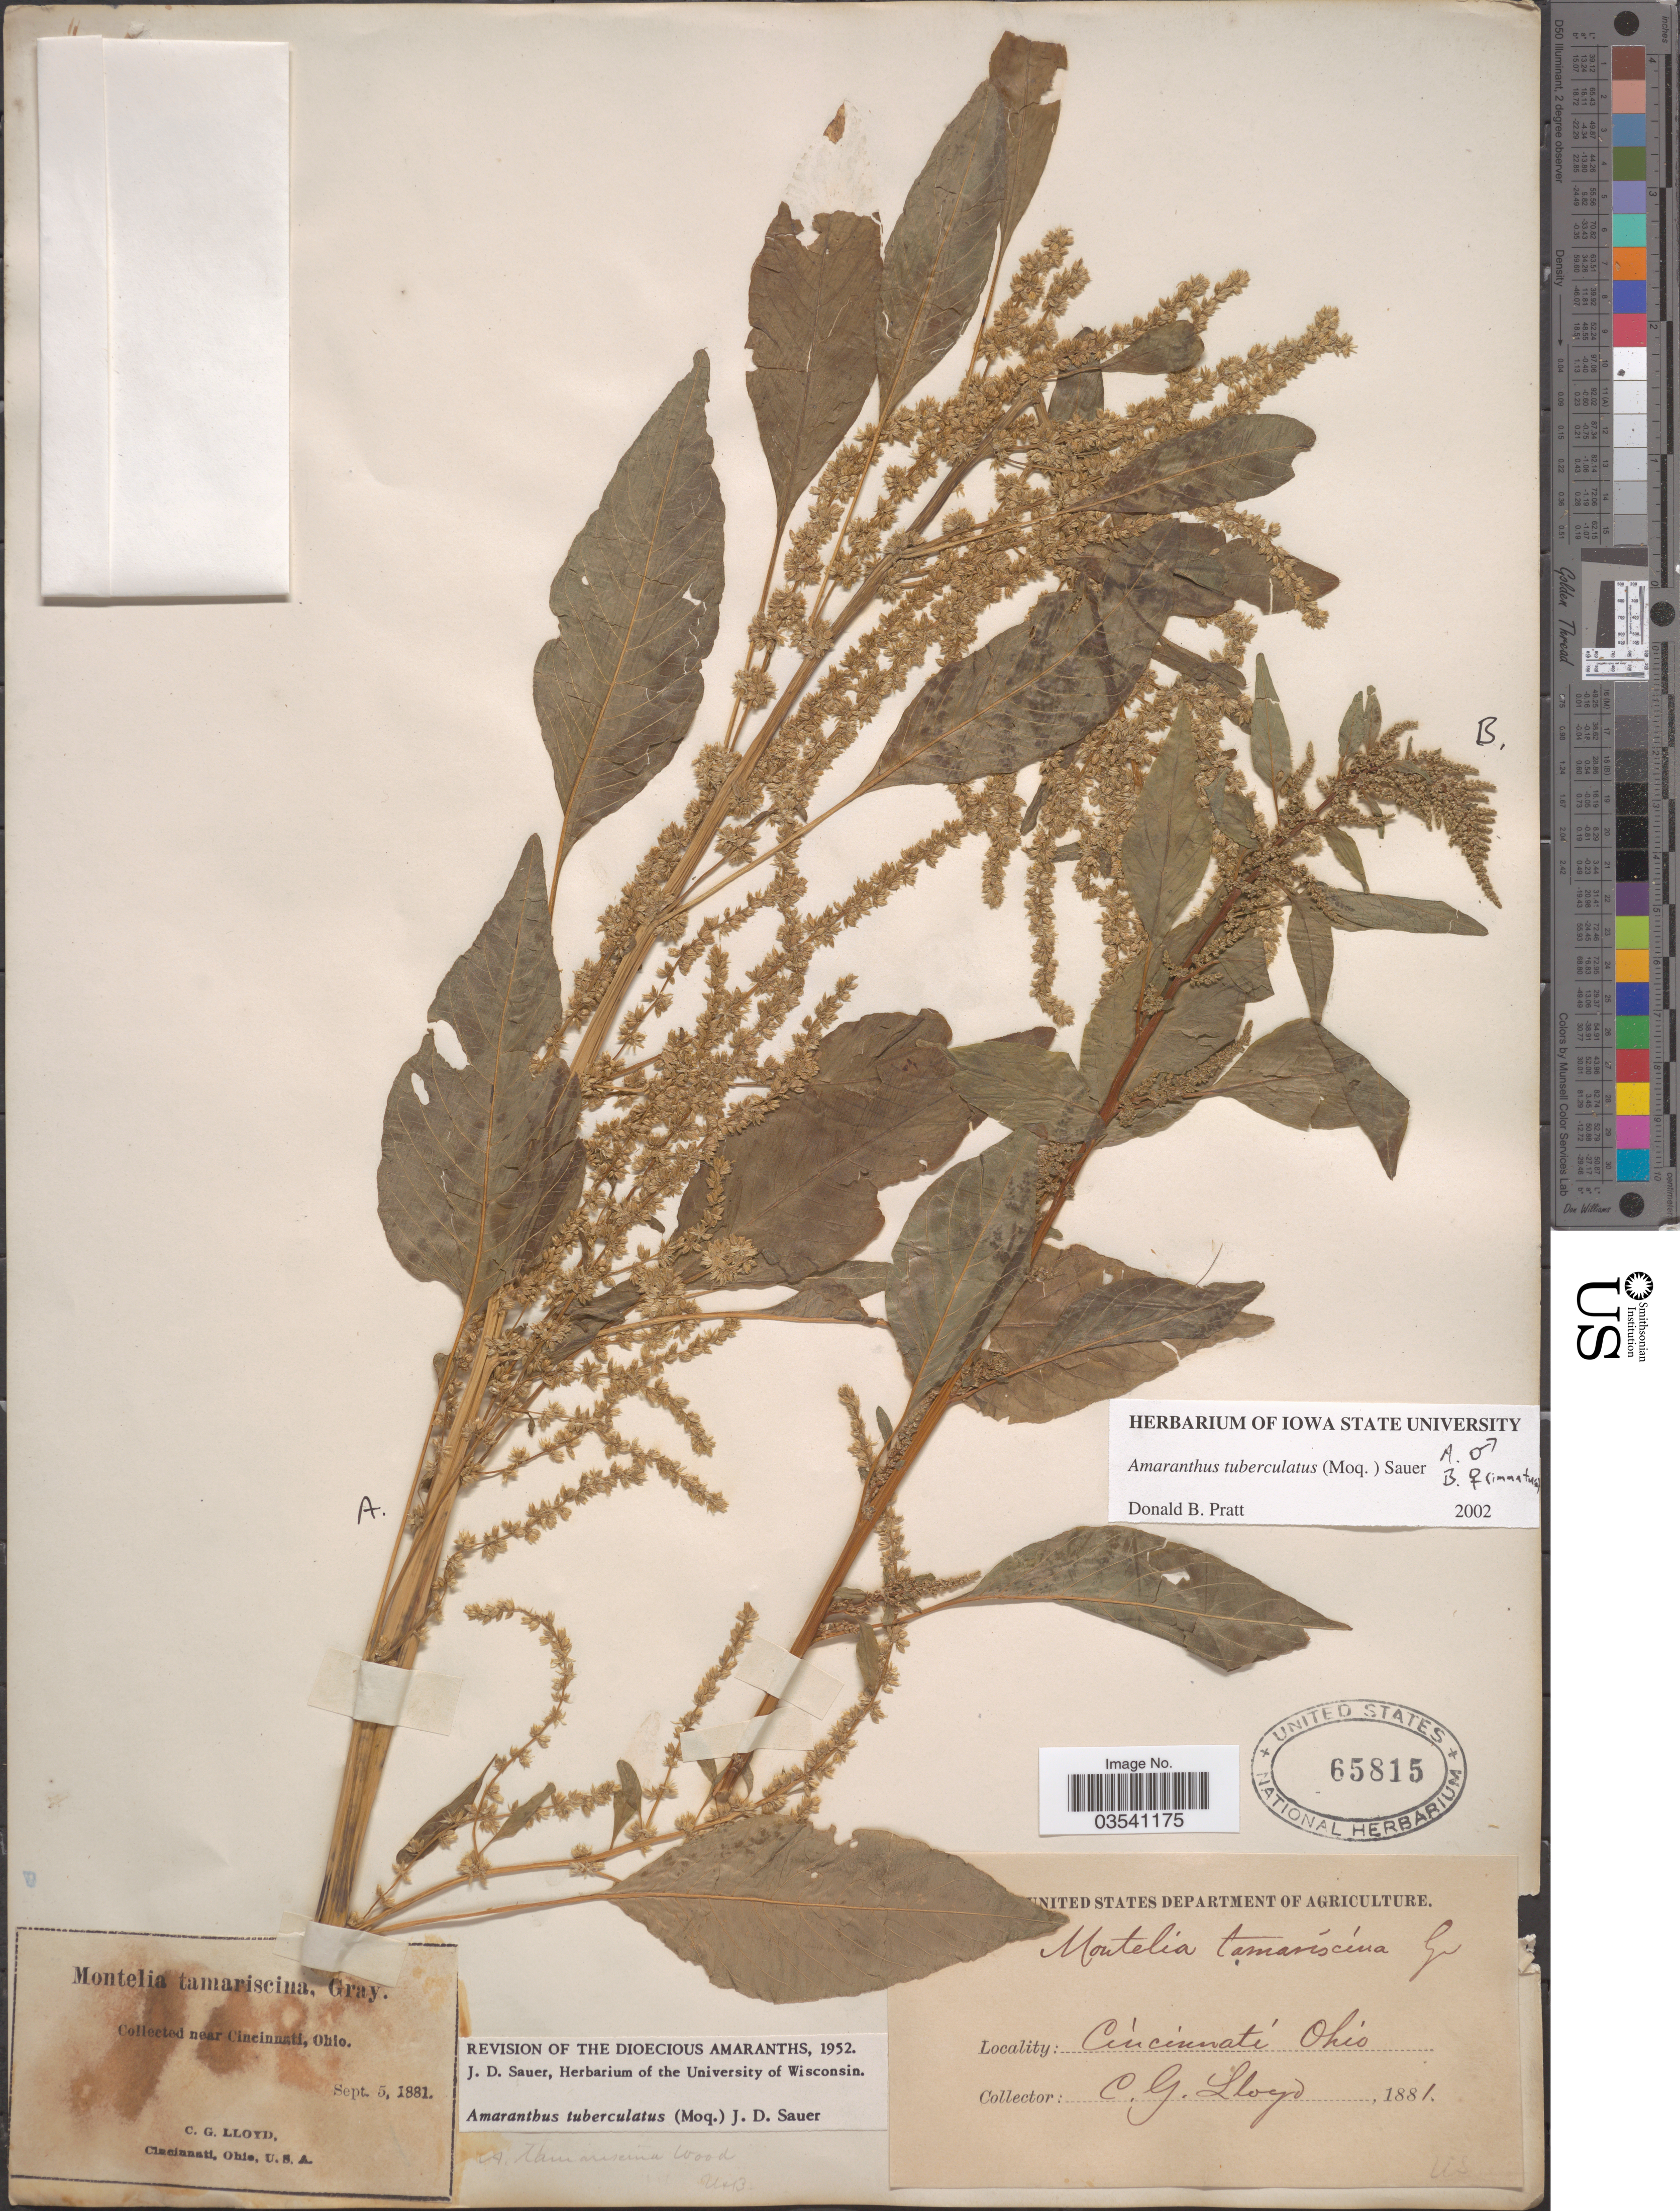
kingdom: Plantae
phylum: Tracheophyta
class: Magnoliopsida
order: Caryophyllales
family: Amaranthaceae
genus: Amaranthus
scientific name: Amaranthus tuberculatus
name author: (Moq.) J.D. Sauer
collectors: C. G. Lloyd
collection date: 1881-09-05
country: United States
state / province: Ohio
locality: Near Cincinnati.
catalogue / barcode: US 65815